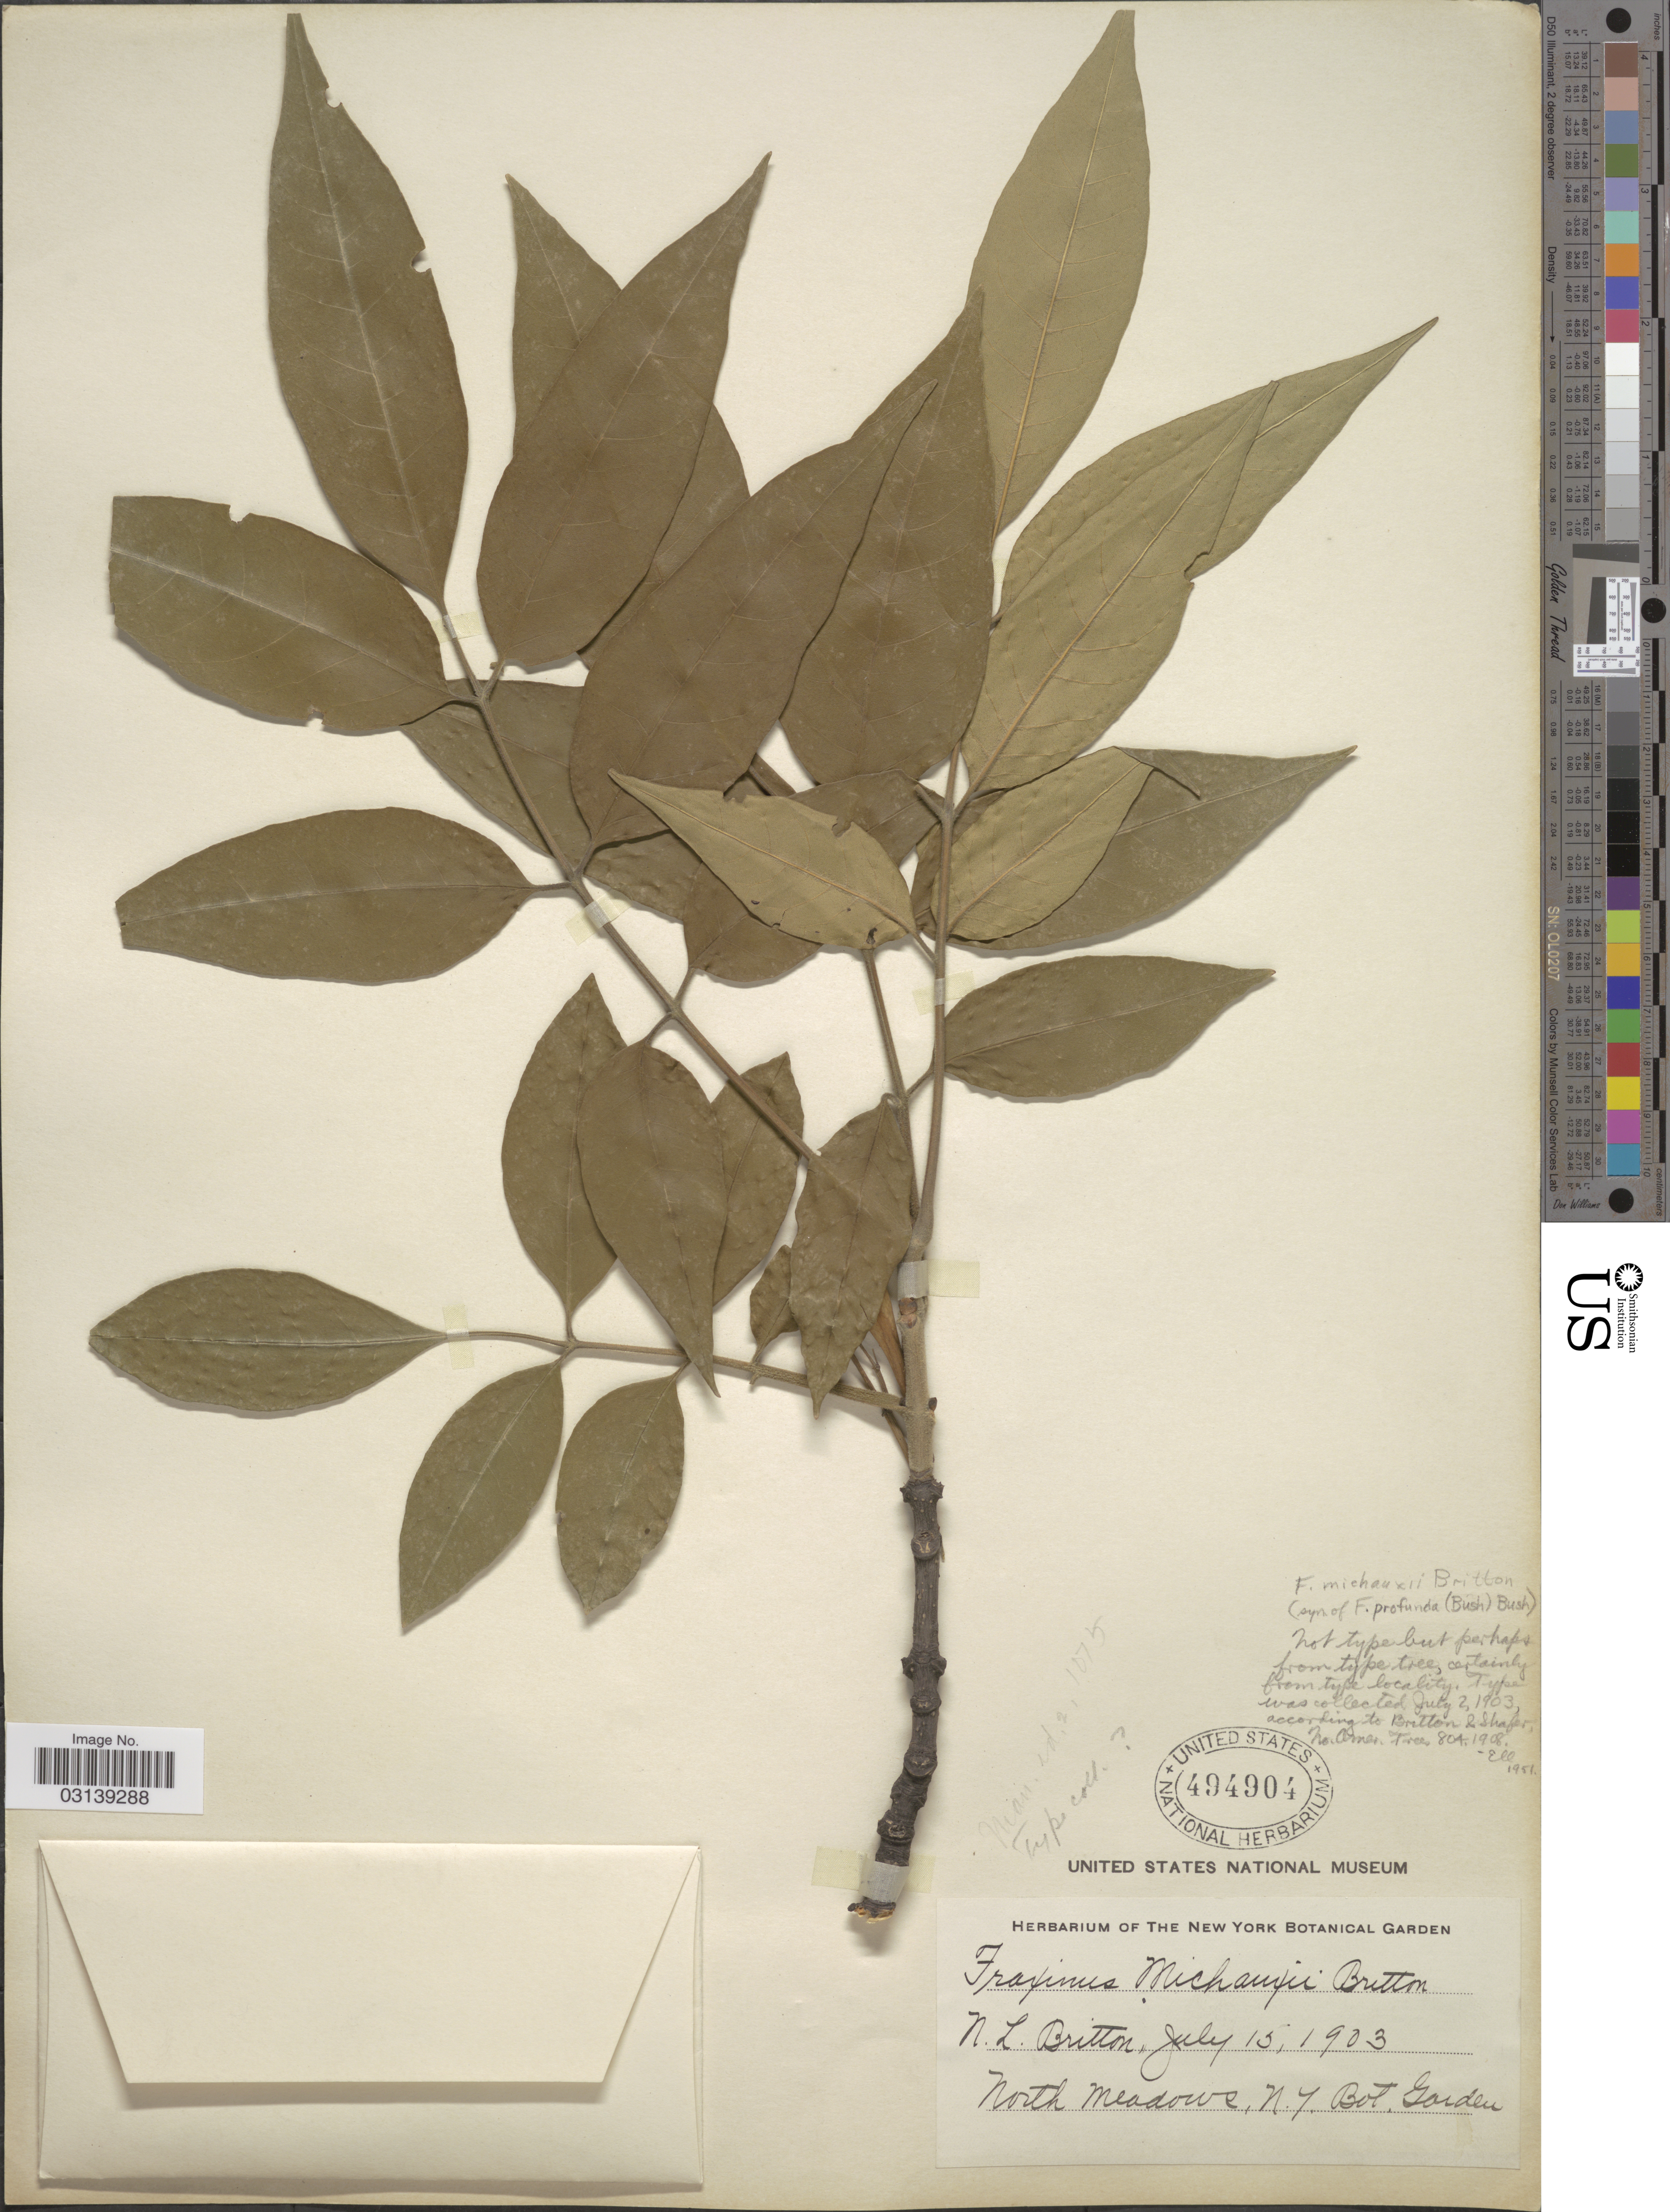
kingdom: Plantae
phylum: Tracheophyta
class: Magnoliopsida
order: Lamiales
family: Oleaceae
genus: Fraxinus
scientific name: Fraxinus profunda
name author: (Bush) Bush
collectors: N. Britton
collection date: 1903-07-15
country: United States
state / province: New York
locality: North Meadows, N.Y. Bot. Garden.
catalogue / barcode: US 494904